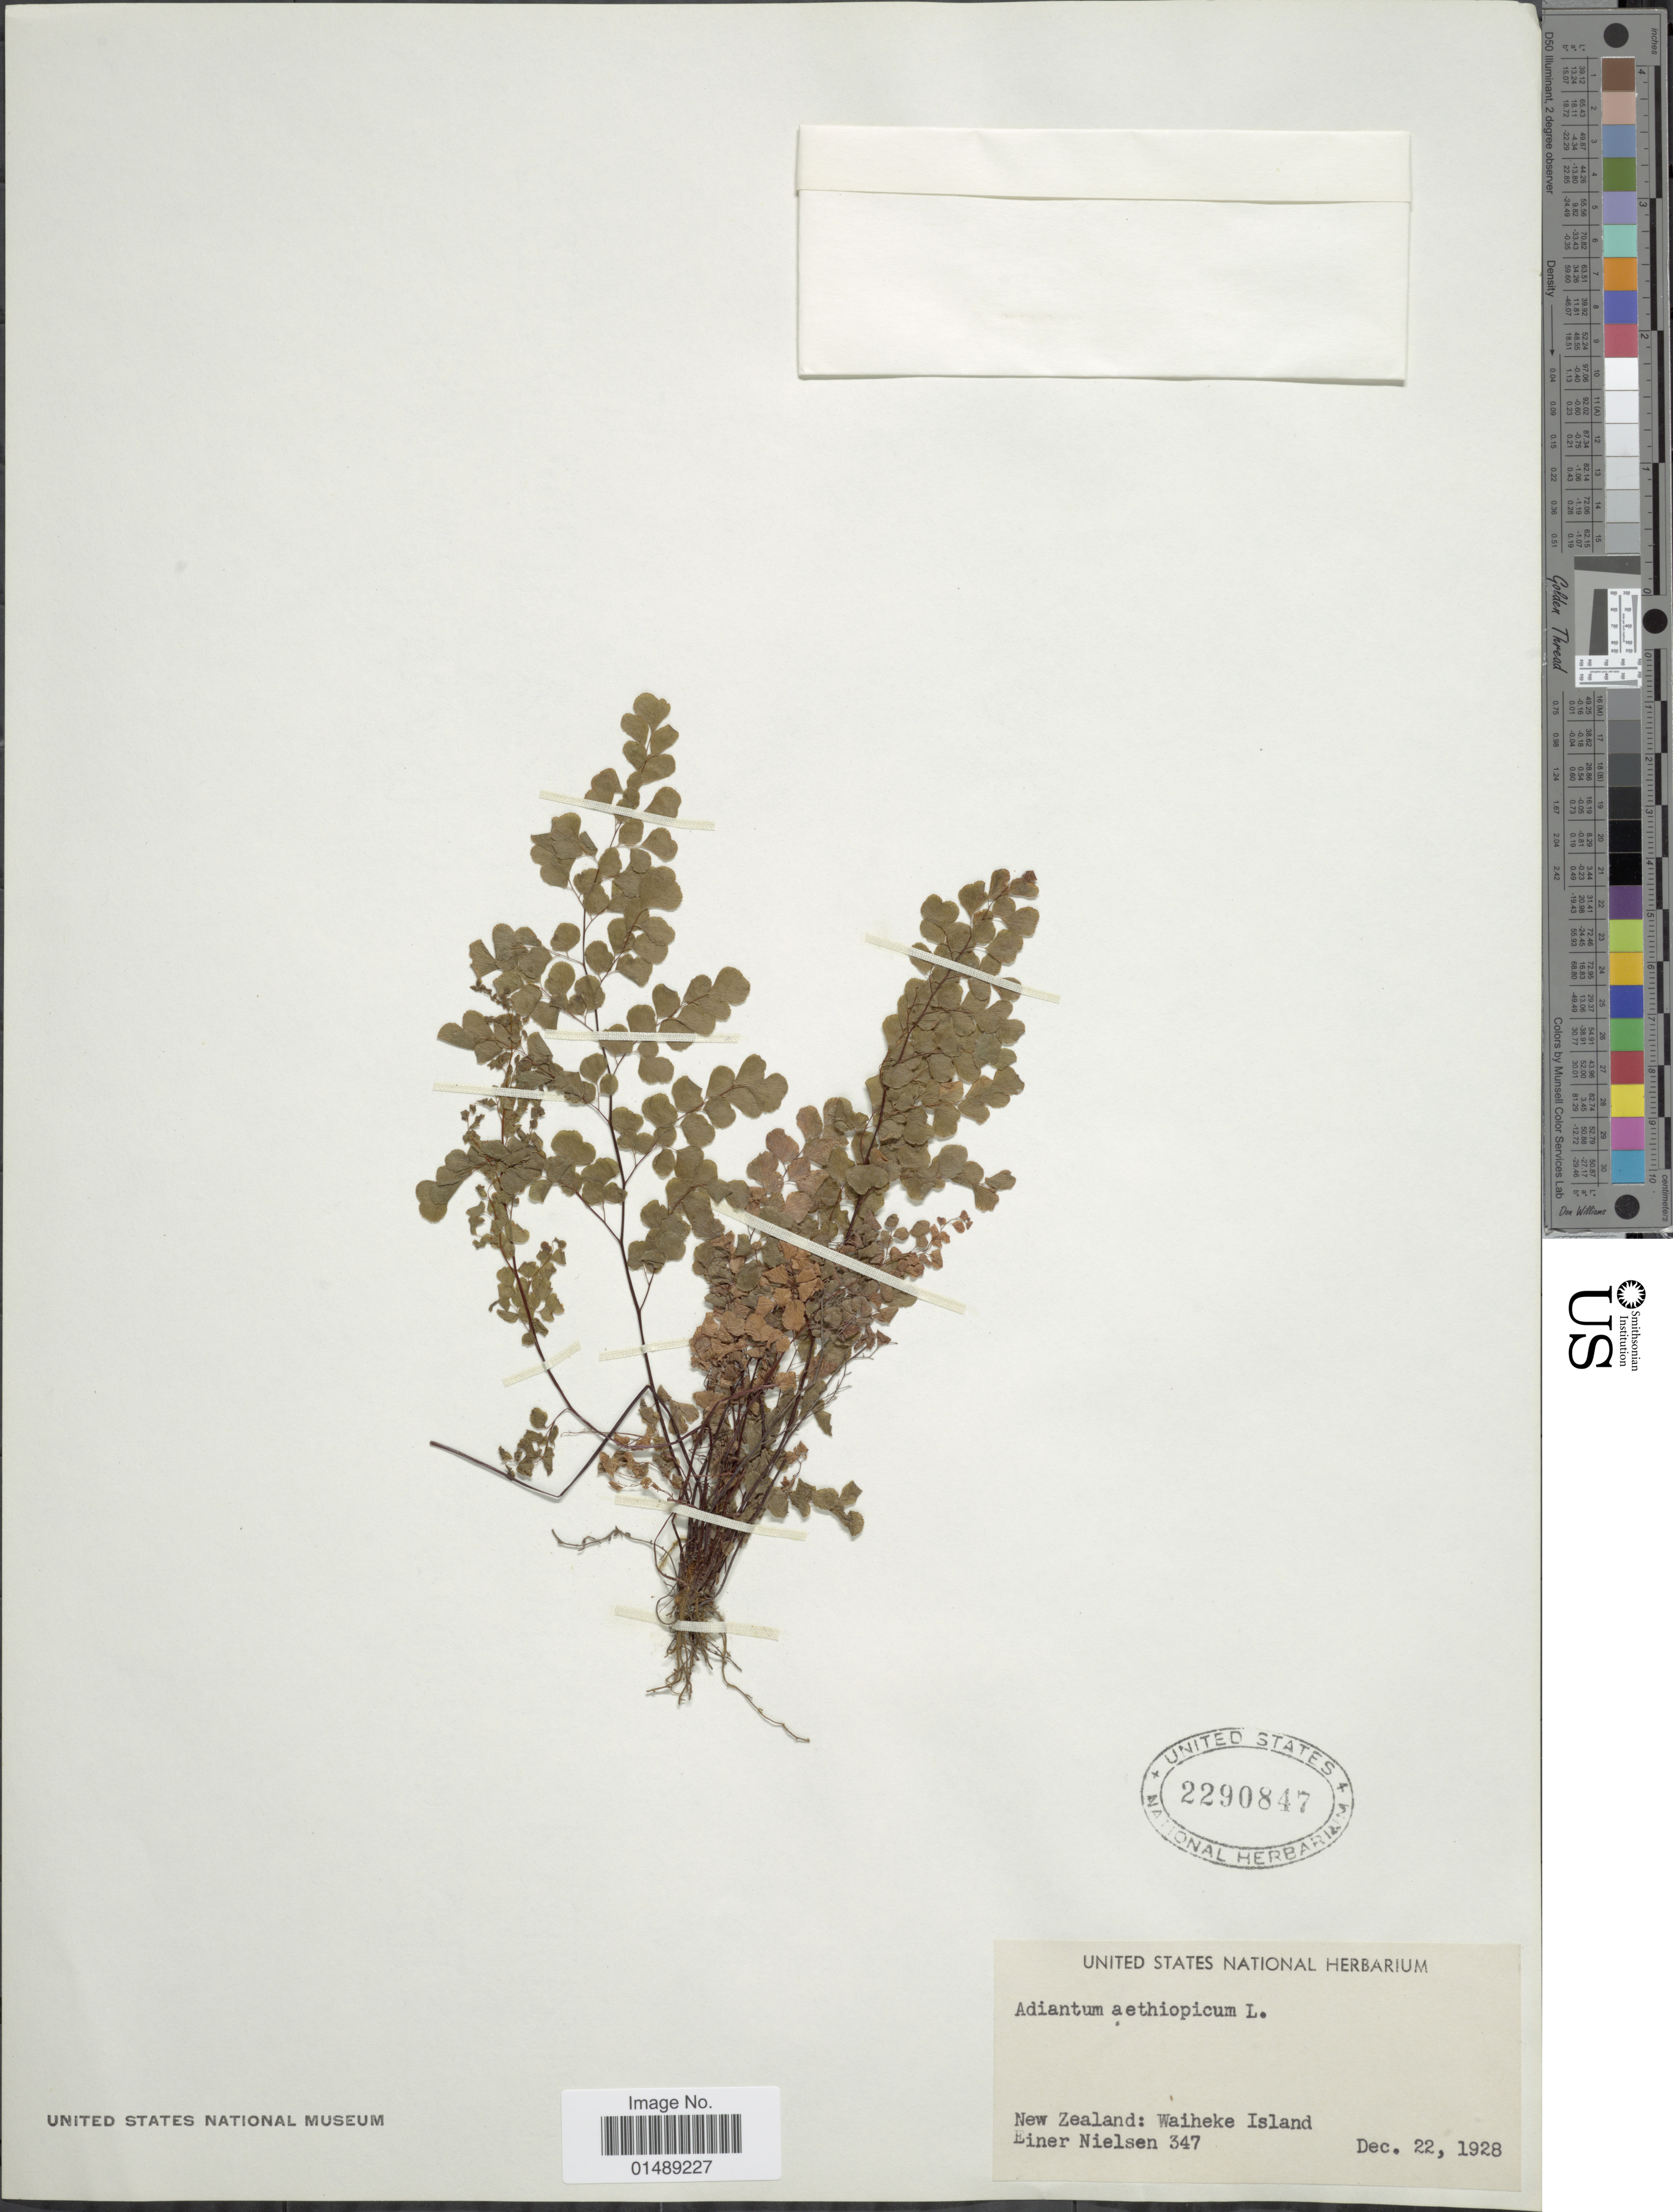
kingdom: Plantae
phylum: Tracheophyta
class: Polypodiopsida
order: Polypodiales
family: Pteridaceae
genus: Adiantum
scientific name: Adiantum aethiopicum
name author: L.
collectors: E. Nielsen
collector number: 347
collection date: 1928-12-22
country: New Zealand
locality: New Zealand, Waiheke Island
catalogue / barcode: US 2290847